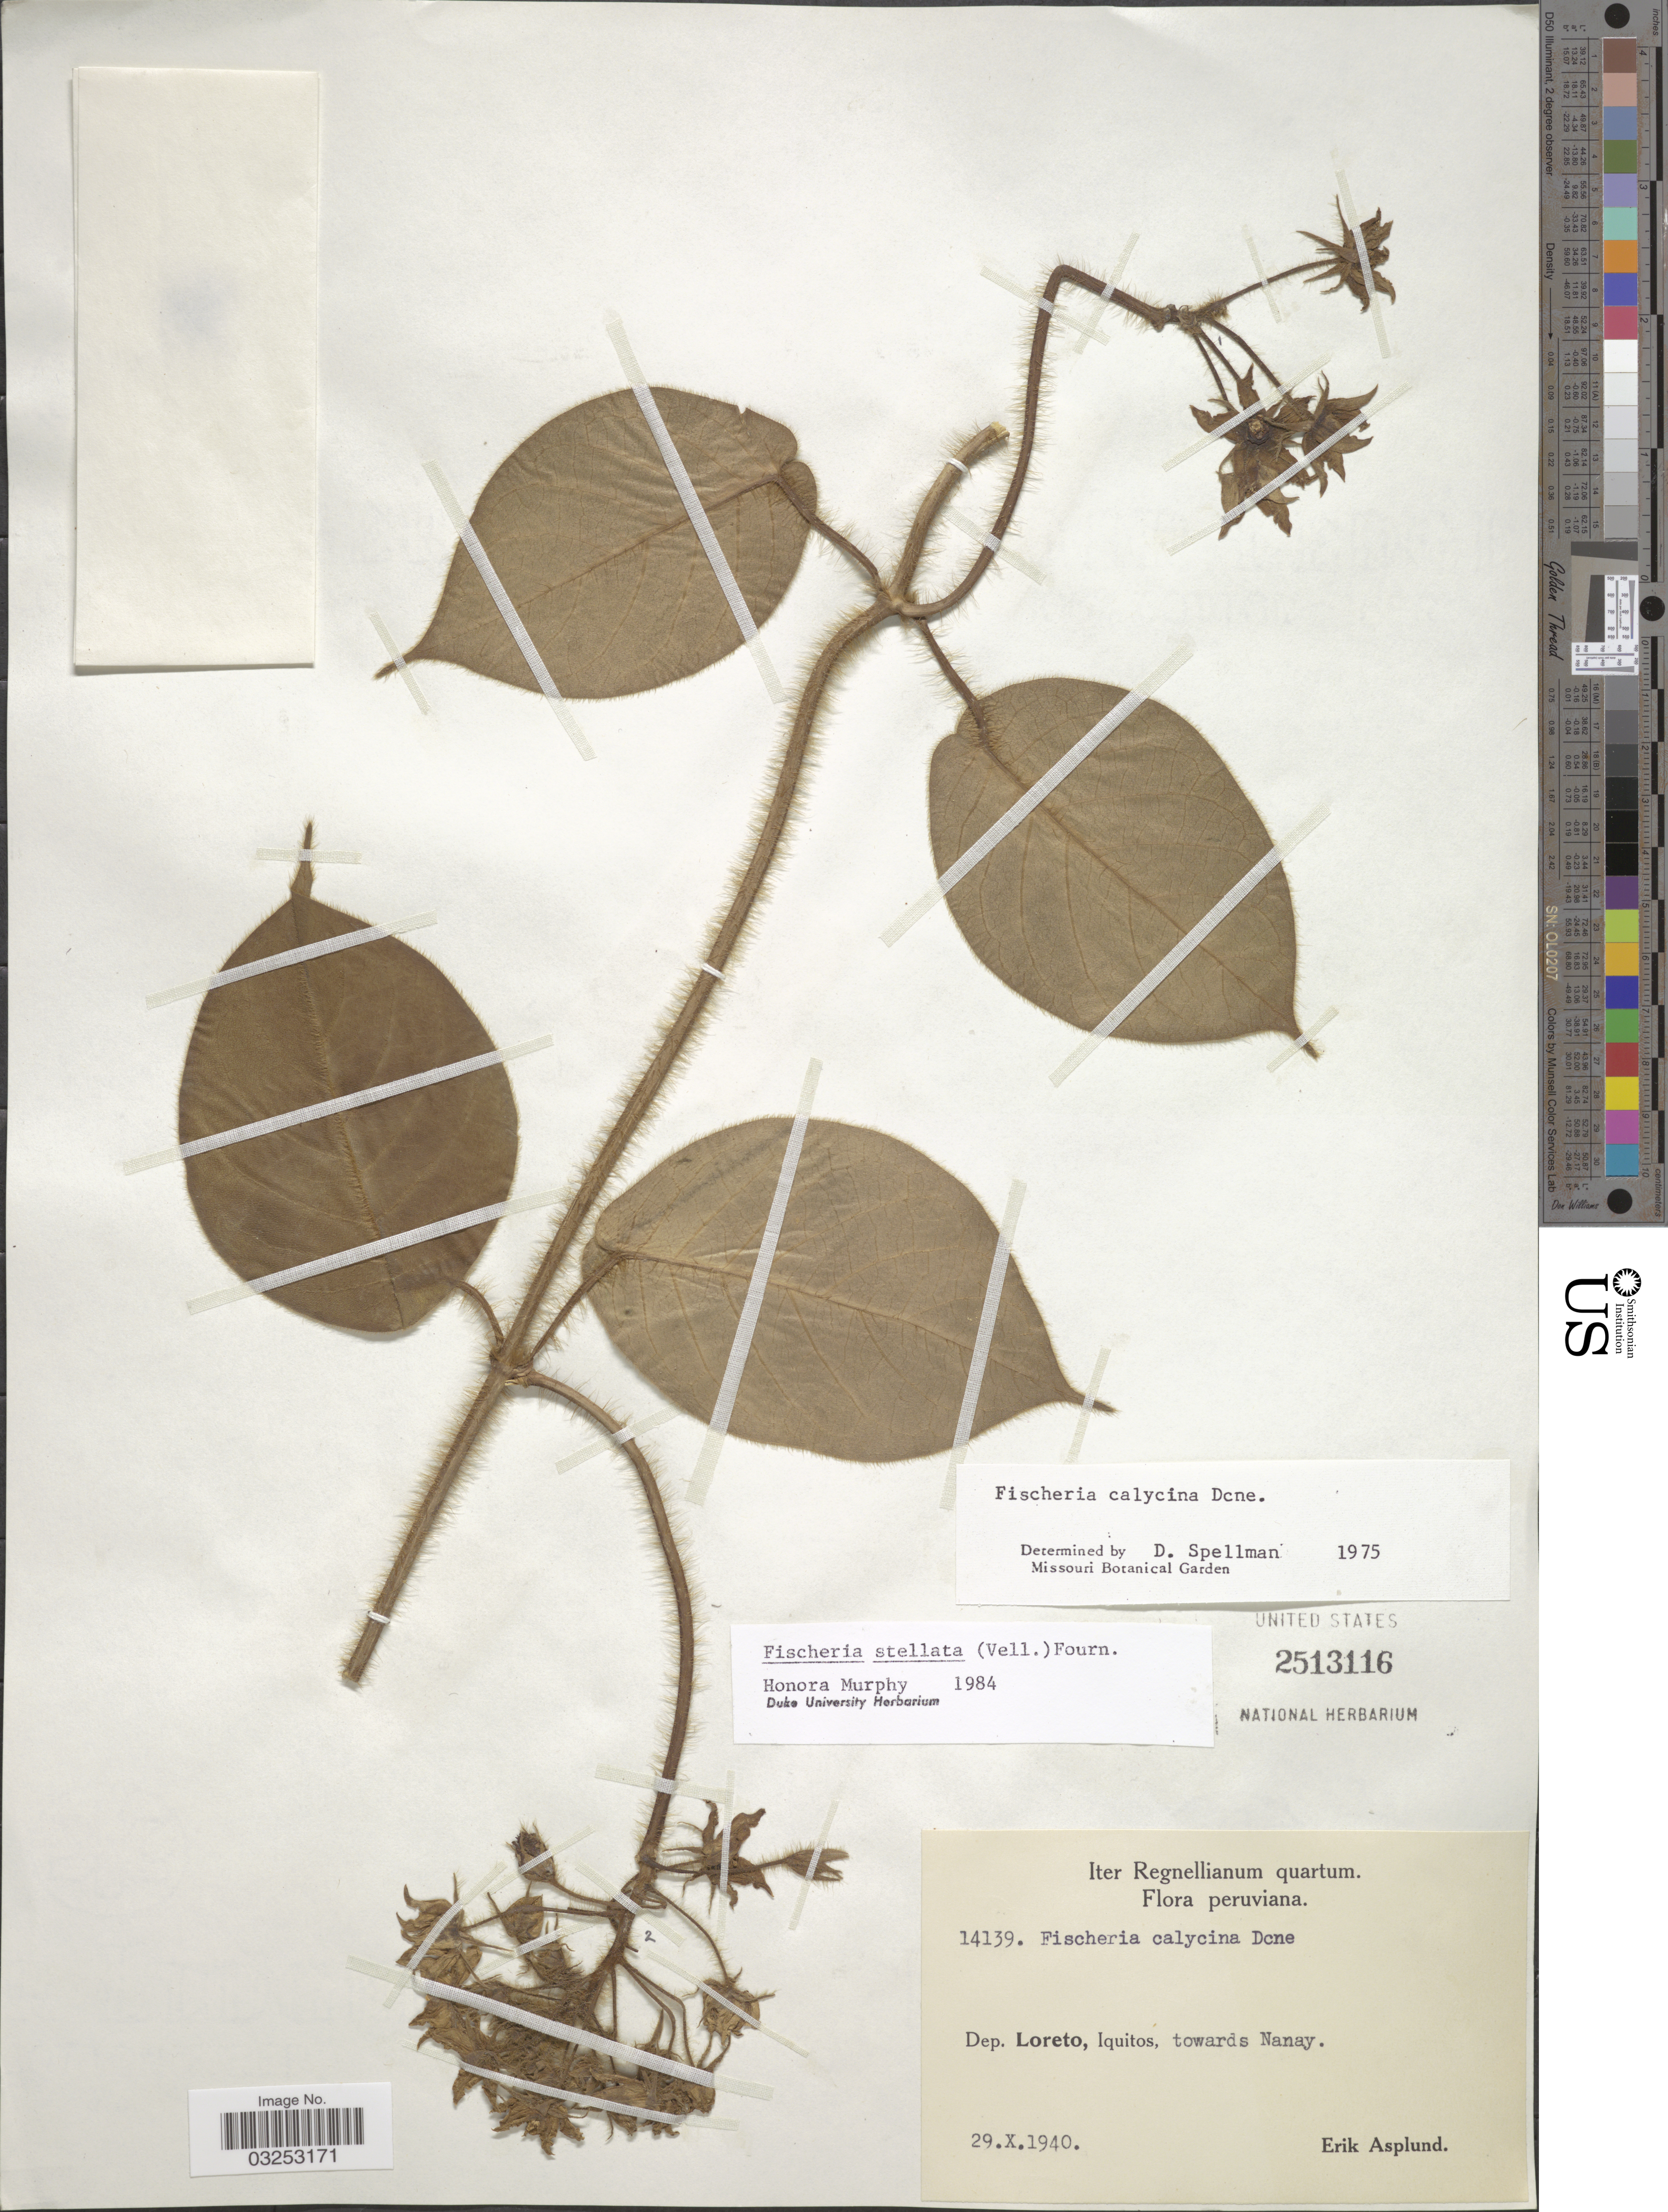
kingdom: Plantae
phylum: Tracheophyta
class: Magnoliopsida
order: Gentianales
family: Apocynaceae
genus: Fischeria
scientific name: Fischeria stellata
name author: (Vell.) E. Fourn.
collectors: E. Asplund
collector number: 14139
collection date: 1940-10-29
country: Peru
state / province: Loreto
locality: Dep. Loreto, Iquitos, towards Nanay.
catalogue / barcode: US 2513116